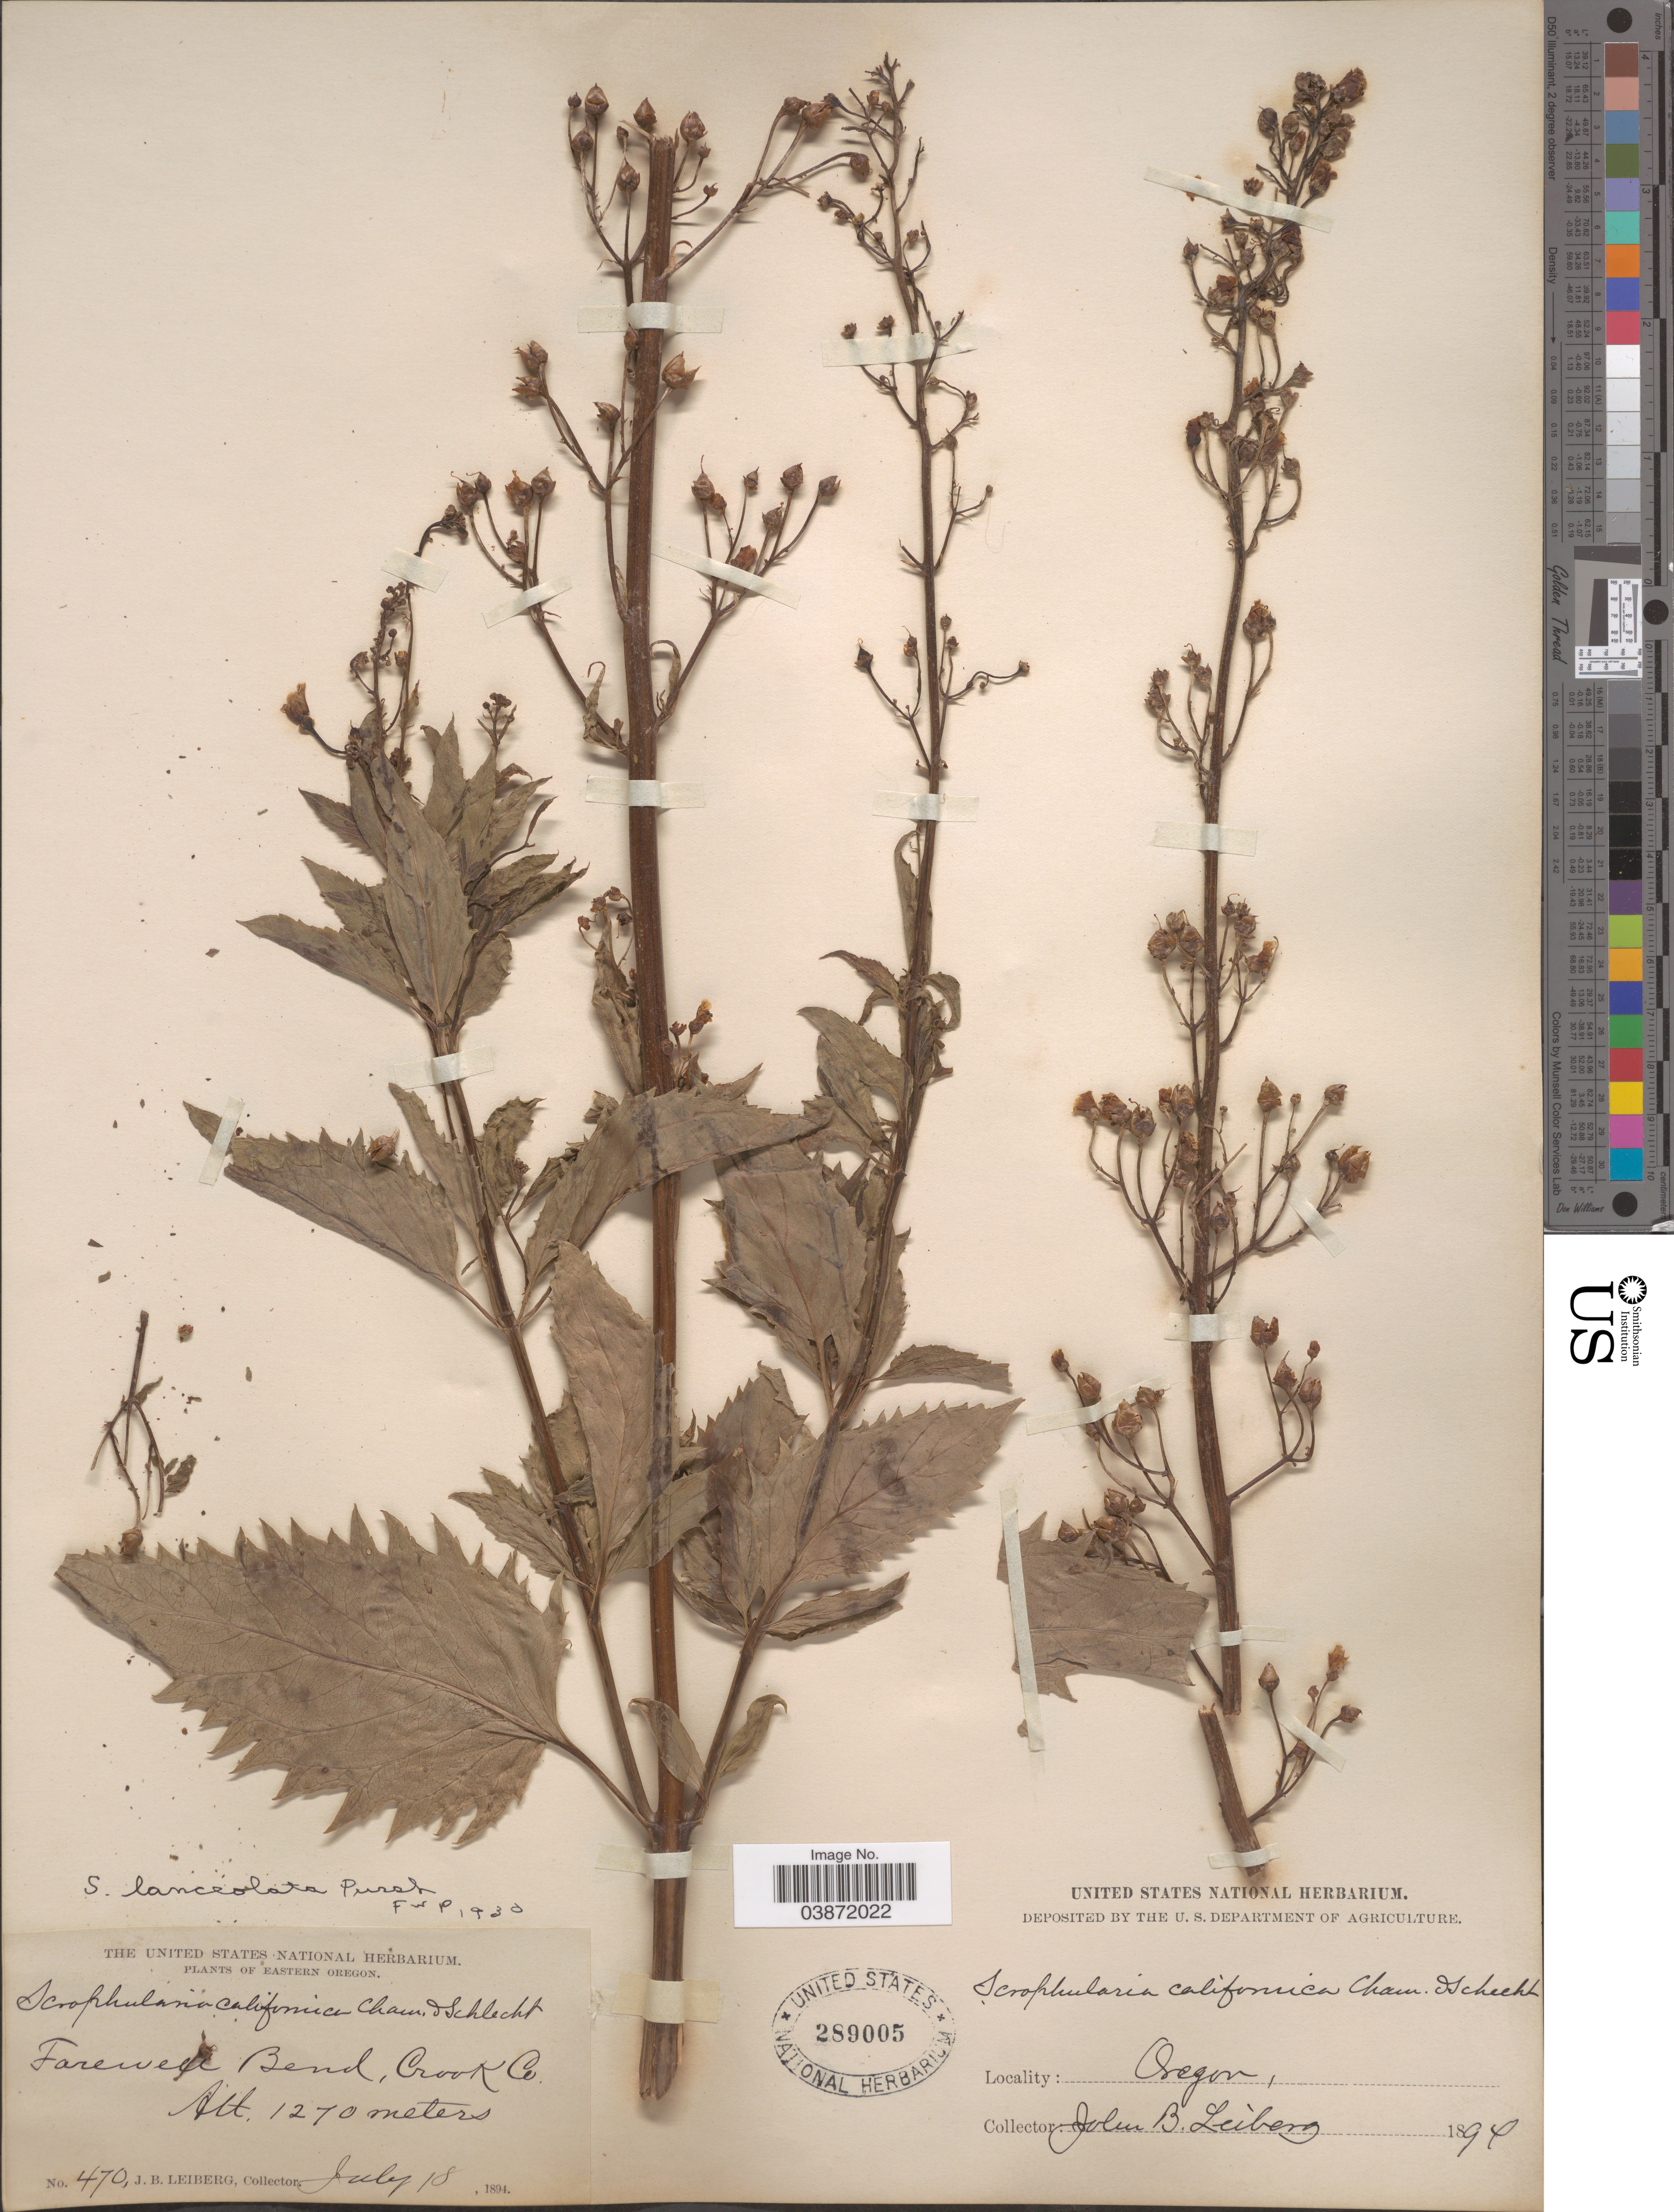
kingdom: Plantae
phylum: Tracheophyta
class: Magnoliopsida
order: Lamiales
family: Scrophulariaceae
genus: Scrophularia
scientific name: Scrophularia lanceolata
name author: Pursh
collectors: J. B. Leiberg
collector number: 470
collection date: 1894-07-18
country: United States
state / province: Oregon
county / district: Crook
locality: Eastern Oregon. Farewell Bend, Crook Co.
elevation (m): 1270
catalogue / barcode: US 289005